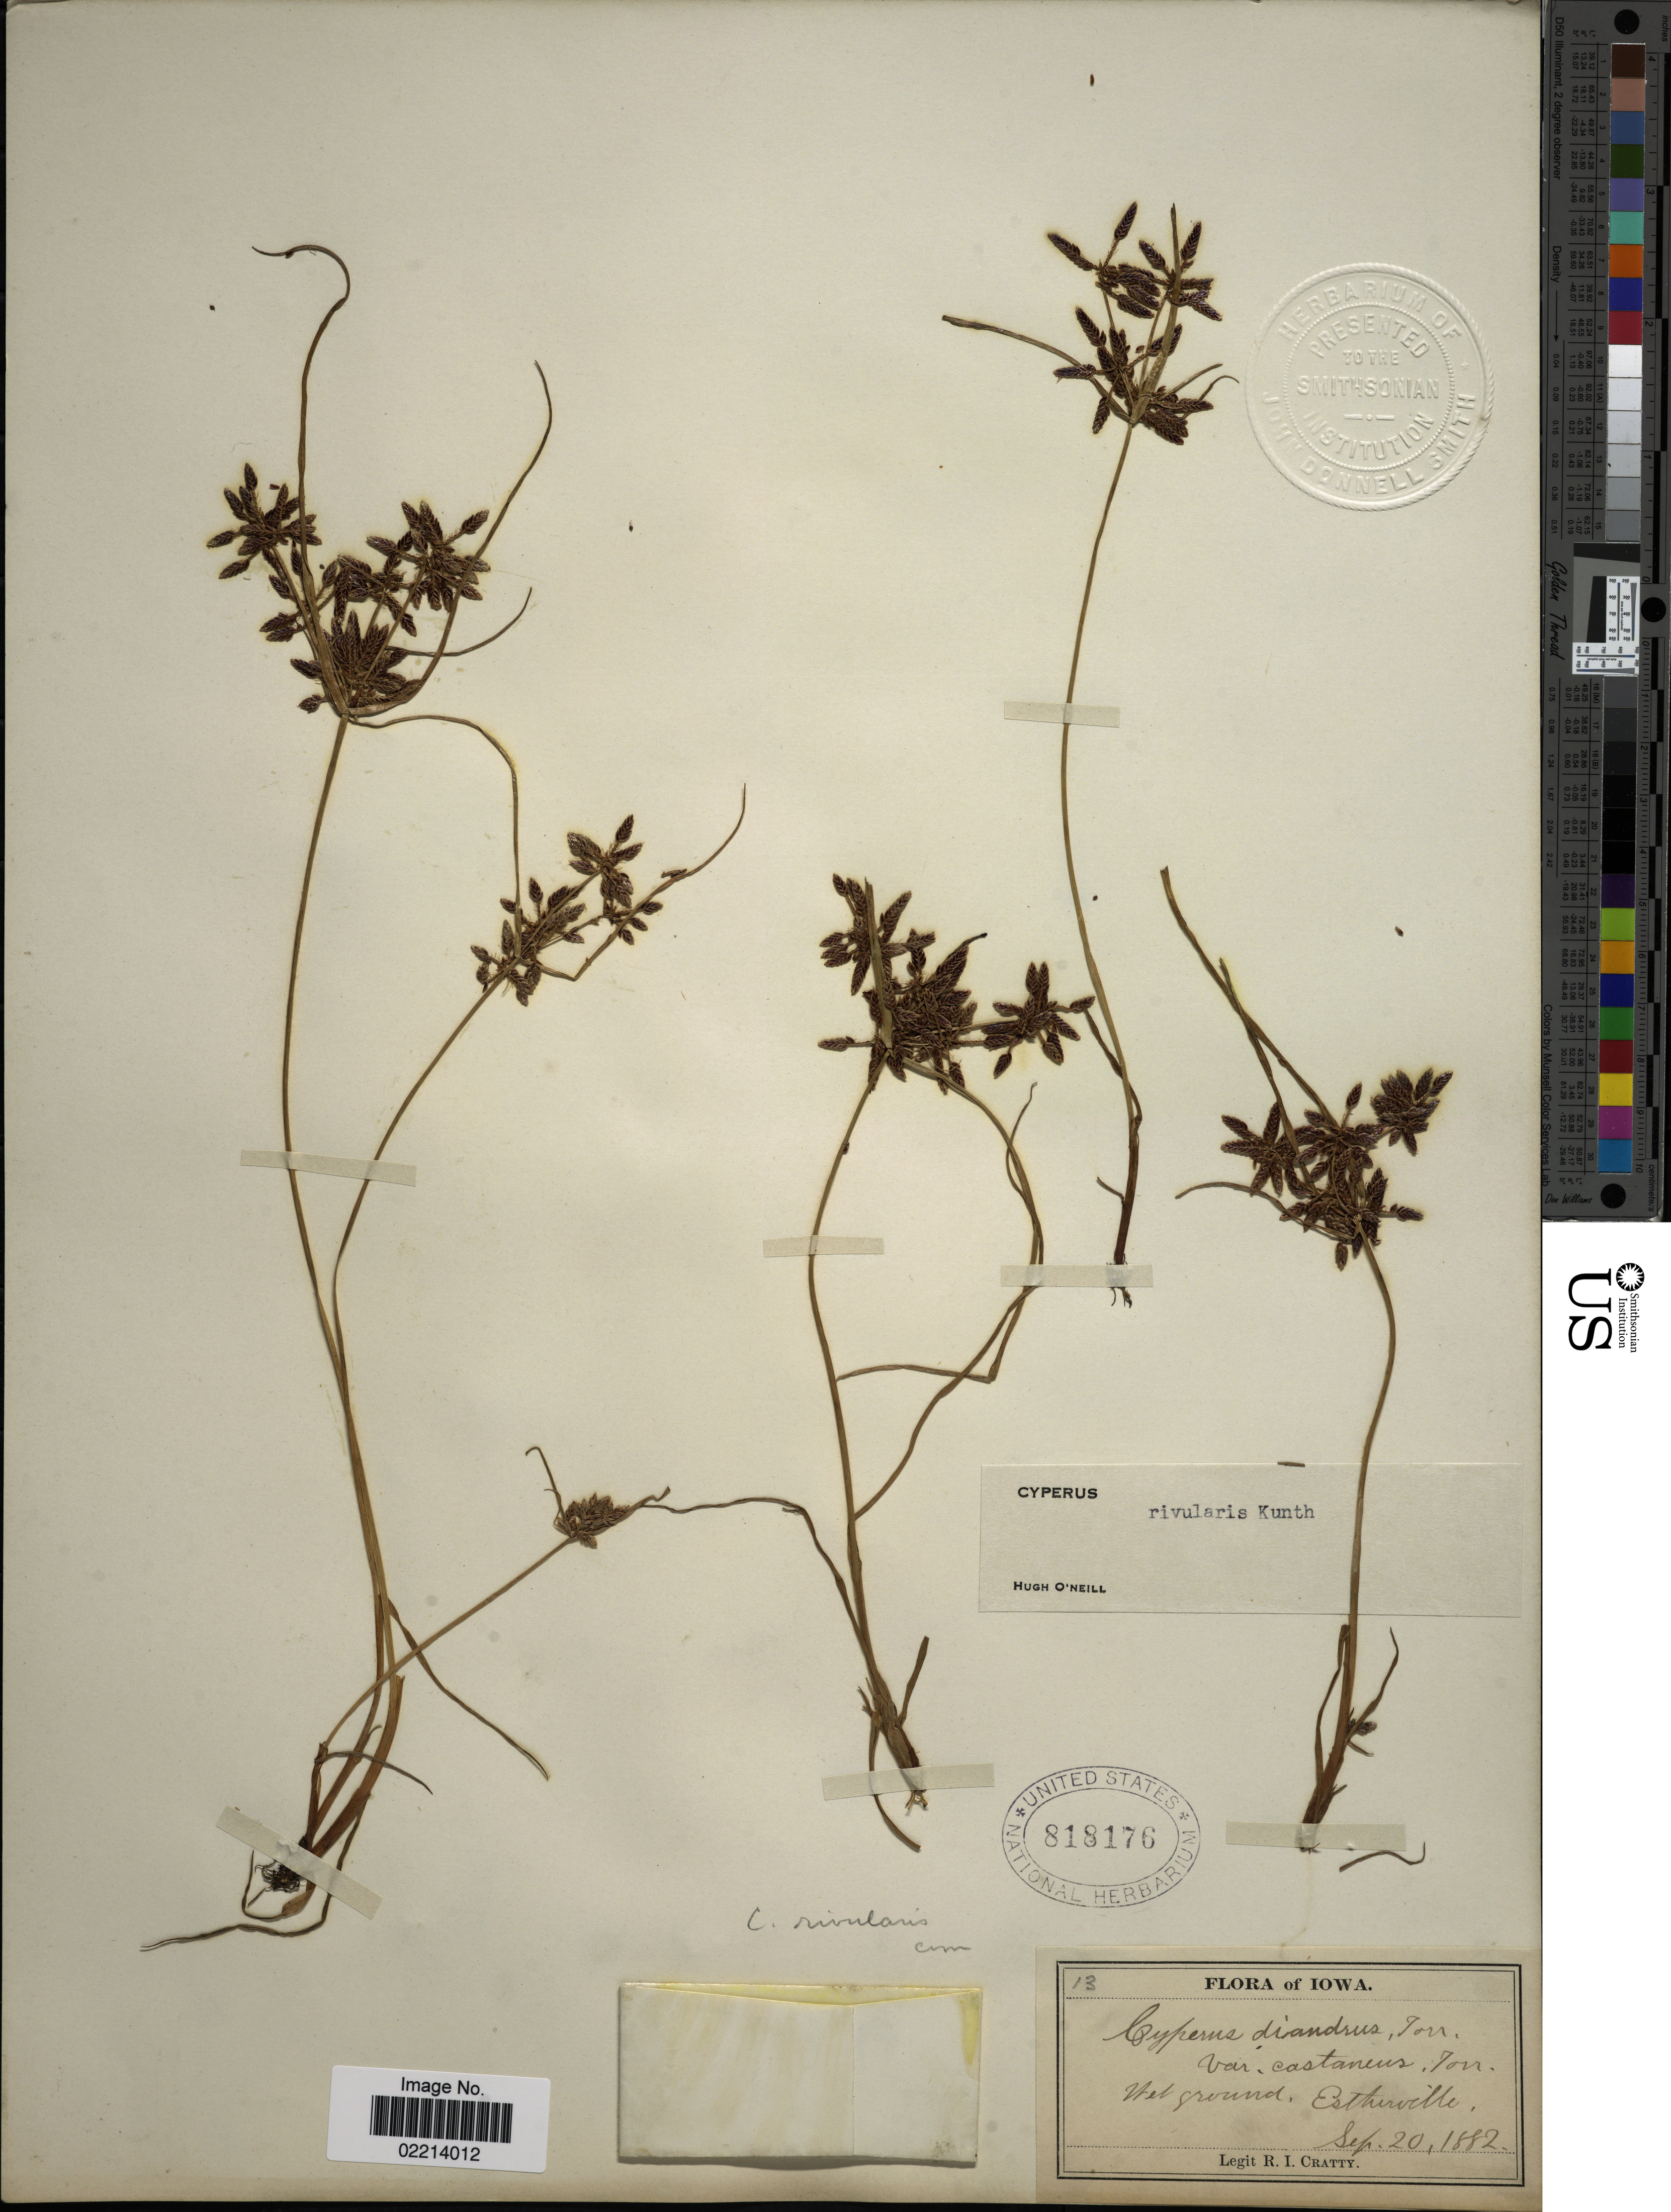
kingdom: Plantae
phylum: Tracheophyta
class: Liliopsida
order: Poales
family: Cyperaceae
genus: Cyperus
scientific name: Cyperus bipartitus Torr.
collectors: R. Cratty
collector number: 13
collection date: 1882-09-20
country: United States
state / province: Iowa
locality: Wet ground, Estherville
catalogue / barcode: US 818176